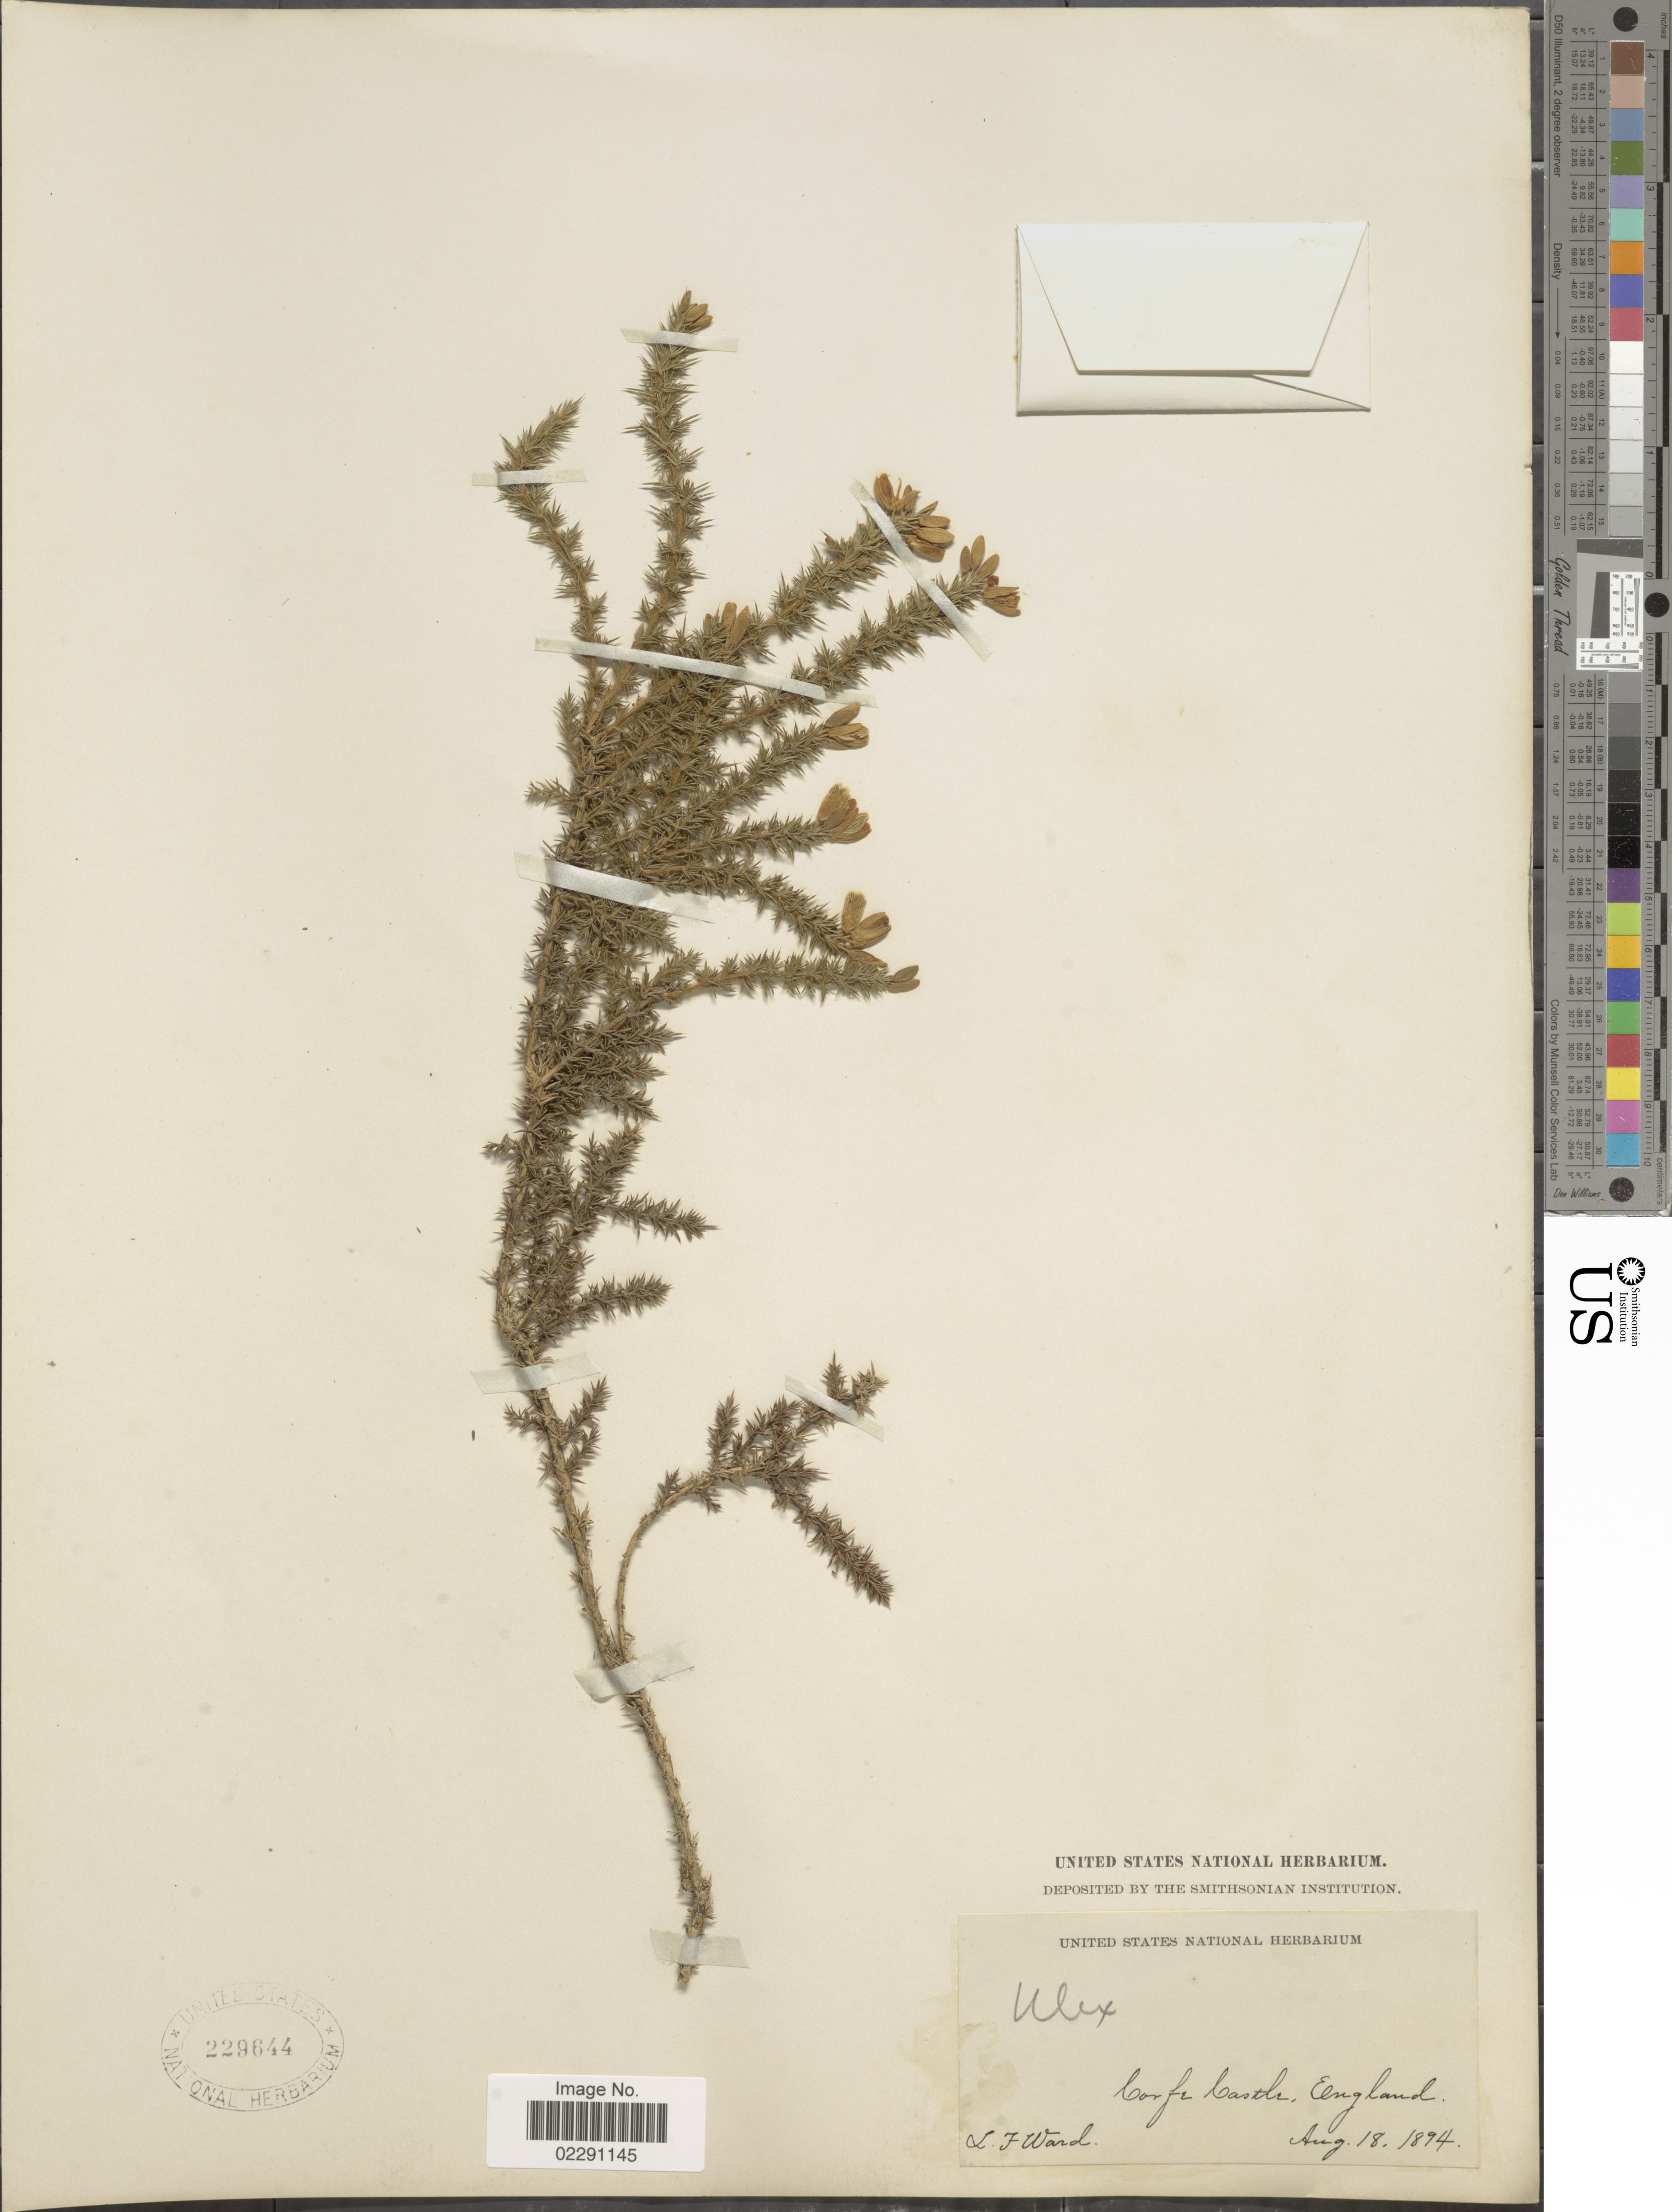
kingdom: Plantae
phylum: Tracheophyta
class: Magnoliopsida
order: Fabales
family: Fabaceae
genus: Ulex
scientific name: Ulex sp.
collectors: L. Ward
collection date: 1894-08-18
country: United Kingdom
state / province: England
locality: Corfe Castle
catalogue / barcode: US 229644